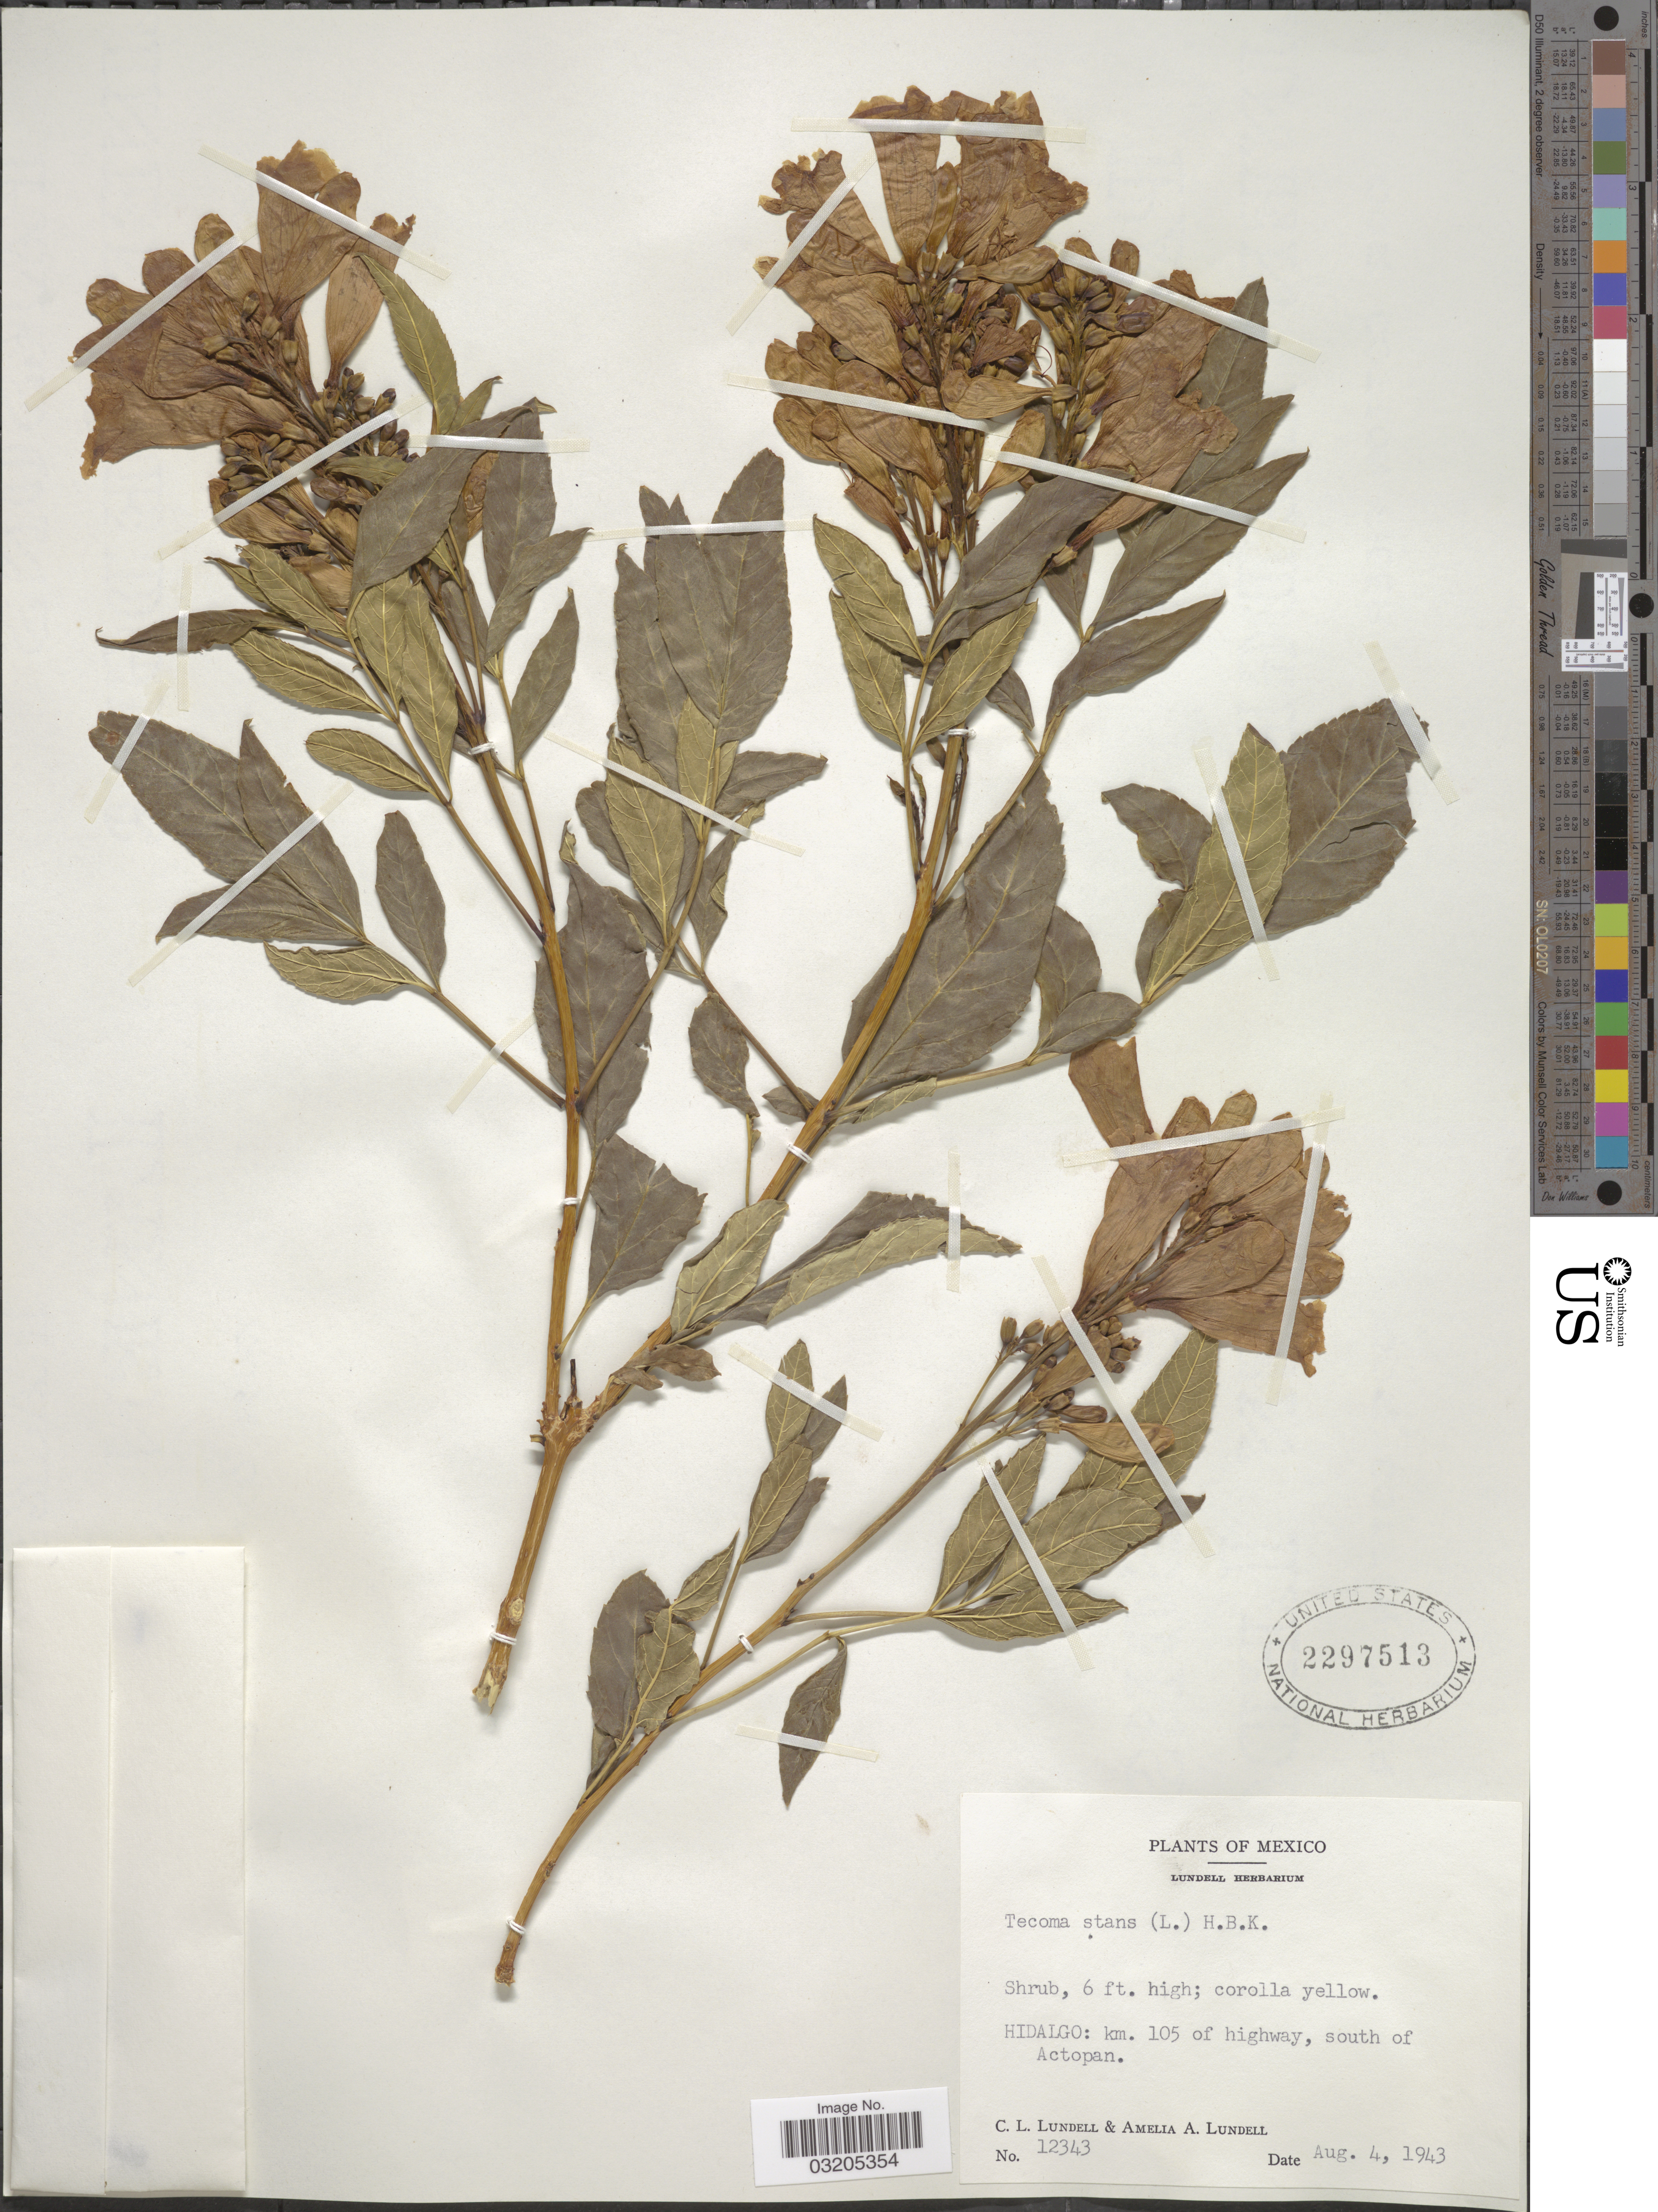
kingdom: Plantae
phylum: Tracheophyta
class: Magnoliopsida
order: Lamiales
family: Bignoniaceae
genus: Tecoma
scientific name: Tecoma stans var. stans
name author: (L.) Juss. ex Kunth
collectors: C. L. Lundell & A. A. Lundell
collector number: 12343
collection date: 1943-08-04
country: Mexico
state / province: Hidalgo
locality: Km. 105 of highway, south of Actopan.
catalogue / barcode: US 2297513